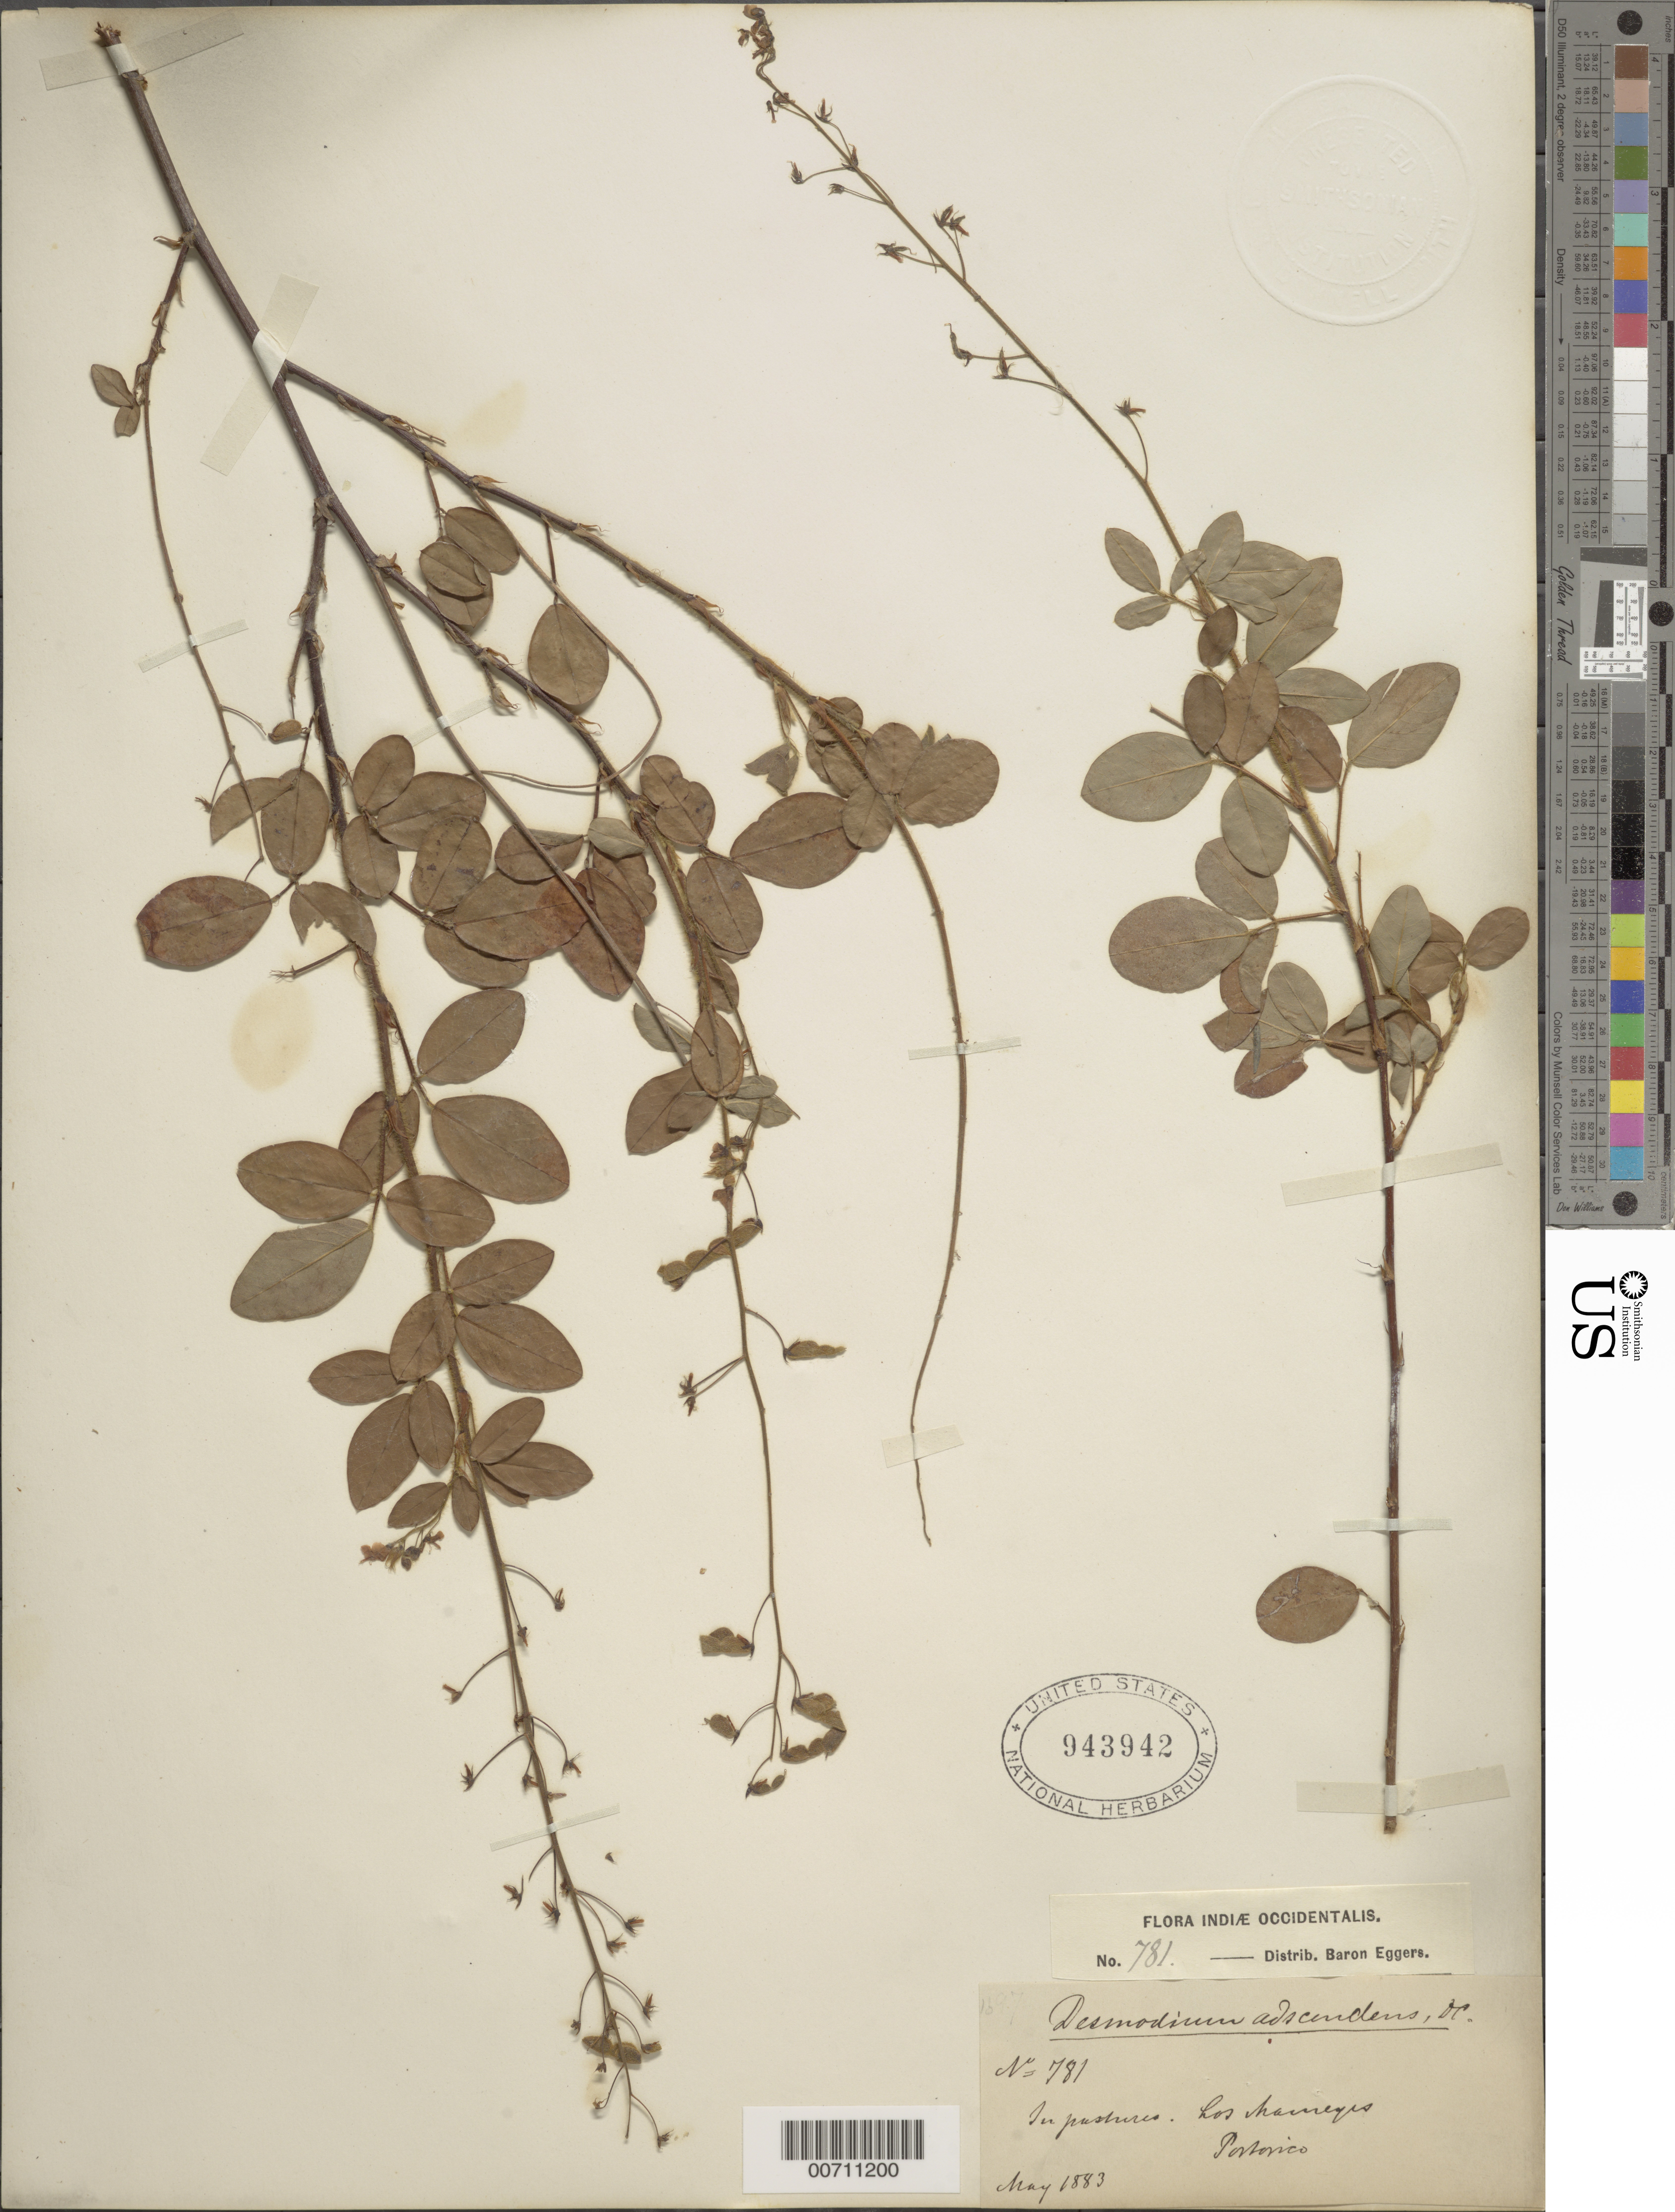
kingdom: Plantae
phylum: Tracheophyta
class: Magnoliopsida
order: Fabales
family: Fabaceae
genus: Grona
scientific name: Grona adscendens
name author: (Sw.) H. Ohashi & K. Ohashi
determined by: Strong, Mark T., (BOT), Smithsonian Institution - National Museum of Natural History (UNITED STATES)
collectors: H. F. A. von Eggers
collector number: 781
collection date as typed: May 1883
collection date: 1883-05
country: Puerto Rico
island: Greater Antilles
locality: Los Mameyes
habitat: In pastures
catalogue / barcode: US 943942